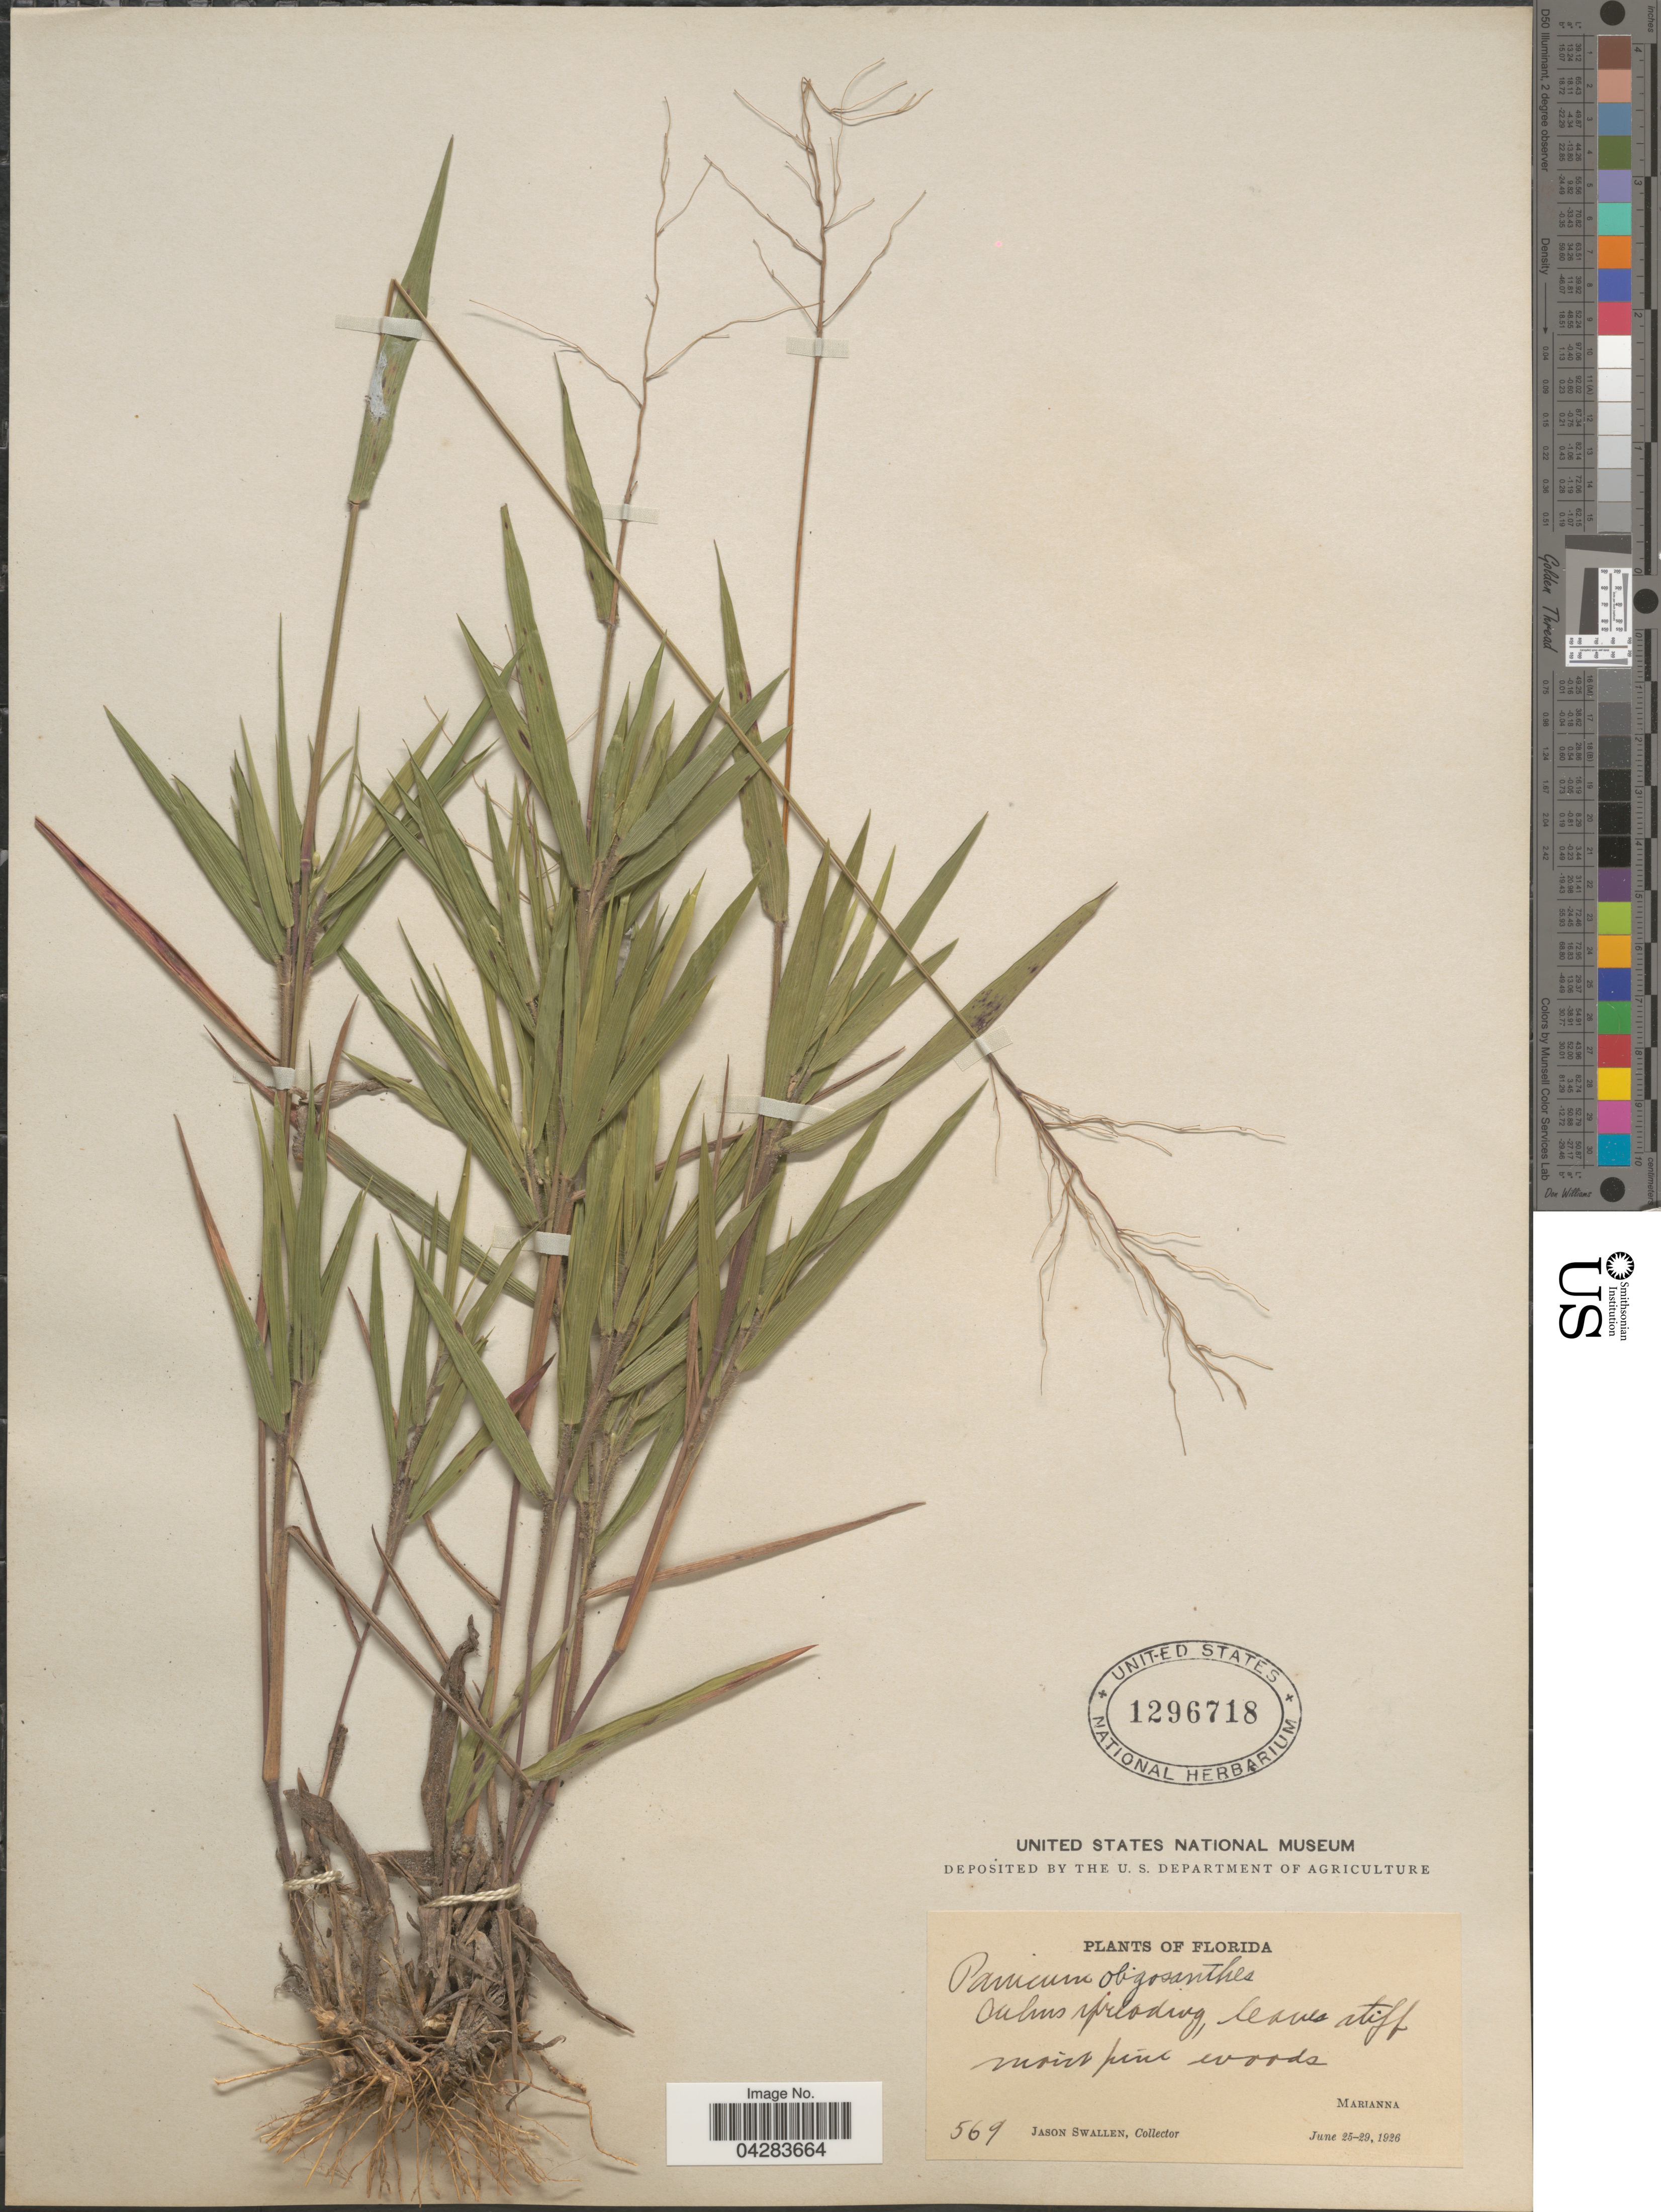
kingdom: Plantae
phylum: Tracheophyta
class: Liliopsida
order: Poales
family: Poaceae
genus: Dichanthelium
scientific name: Dichanthelium oligosanthes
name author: (Schult.) Gould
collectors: J. R. Swallen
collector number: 569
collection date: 1926-06-25/1926-06-29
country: United States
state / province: Florida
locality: Marianna.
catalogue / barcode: US 1296718